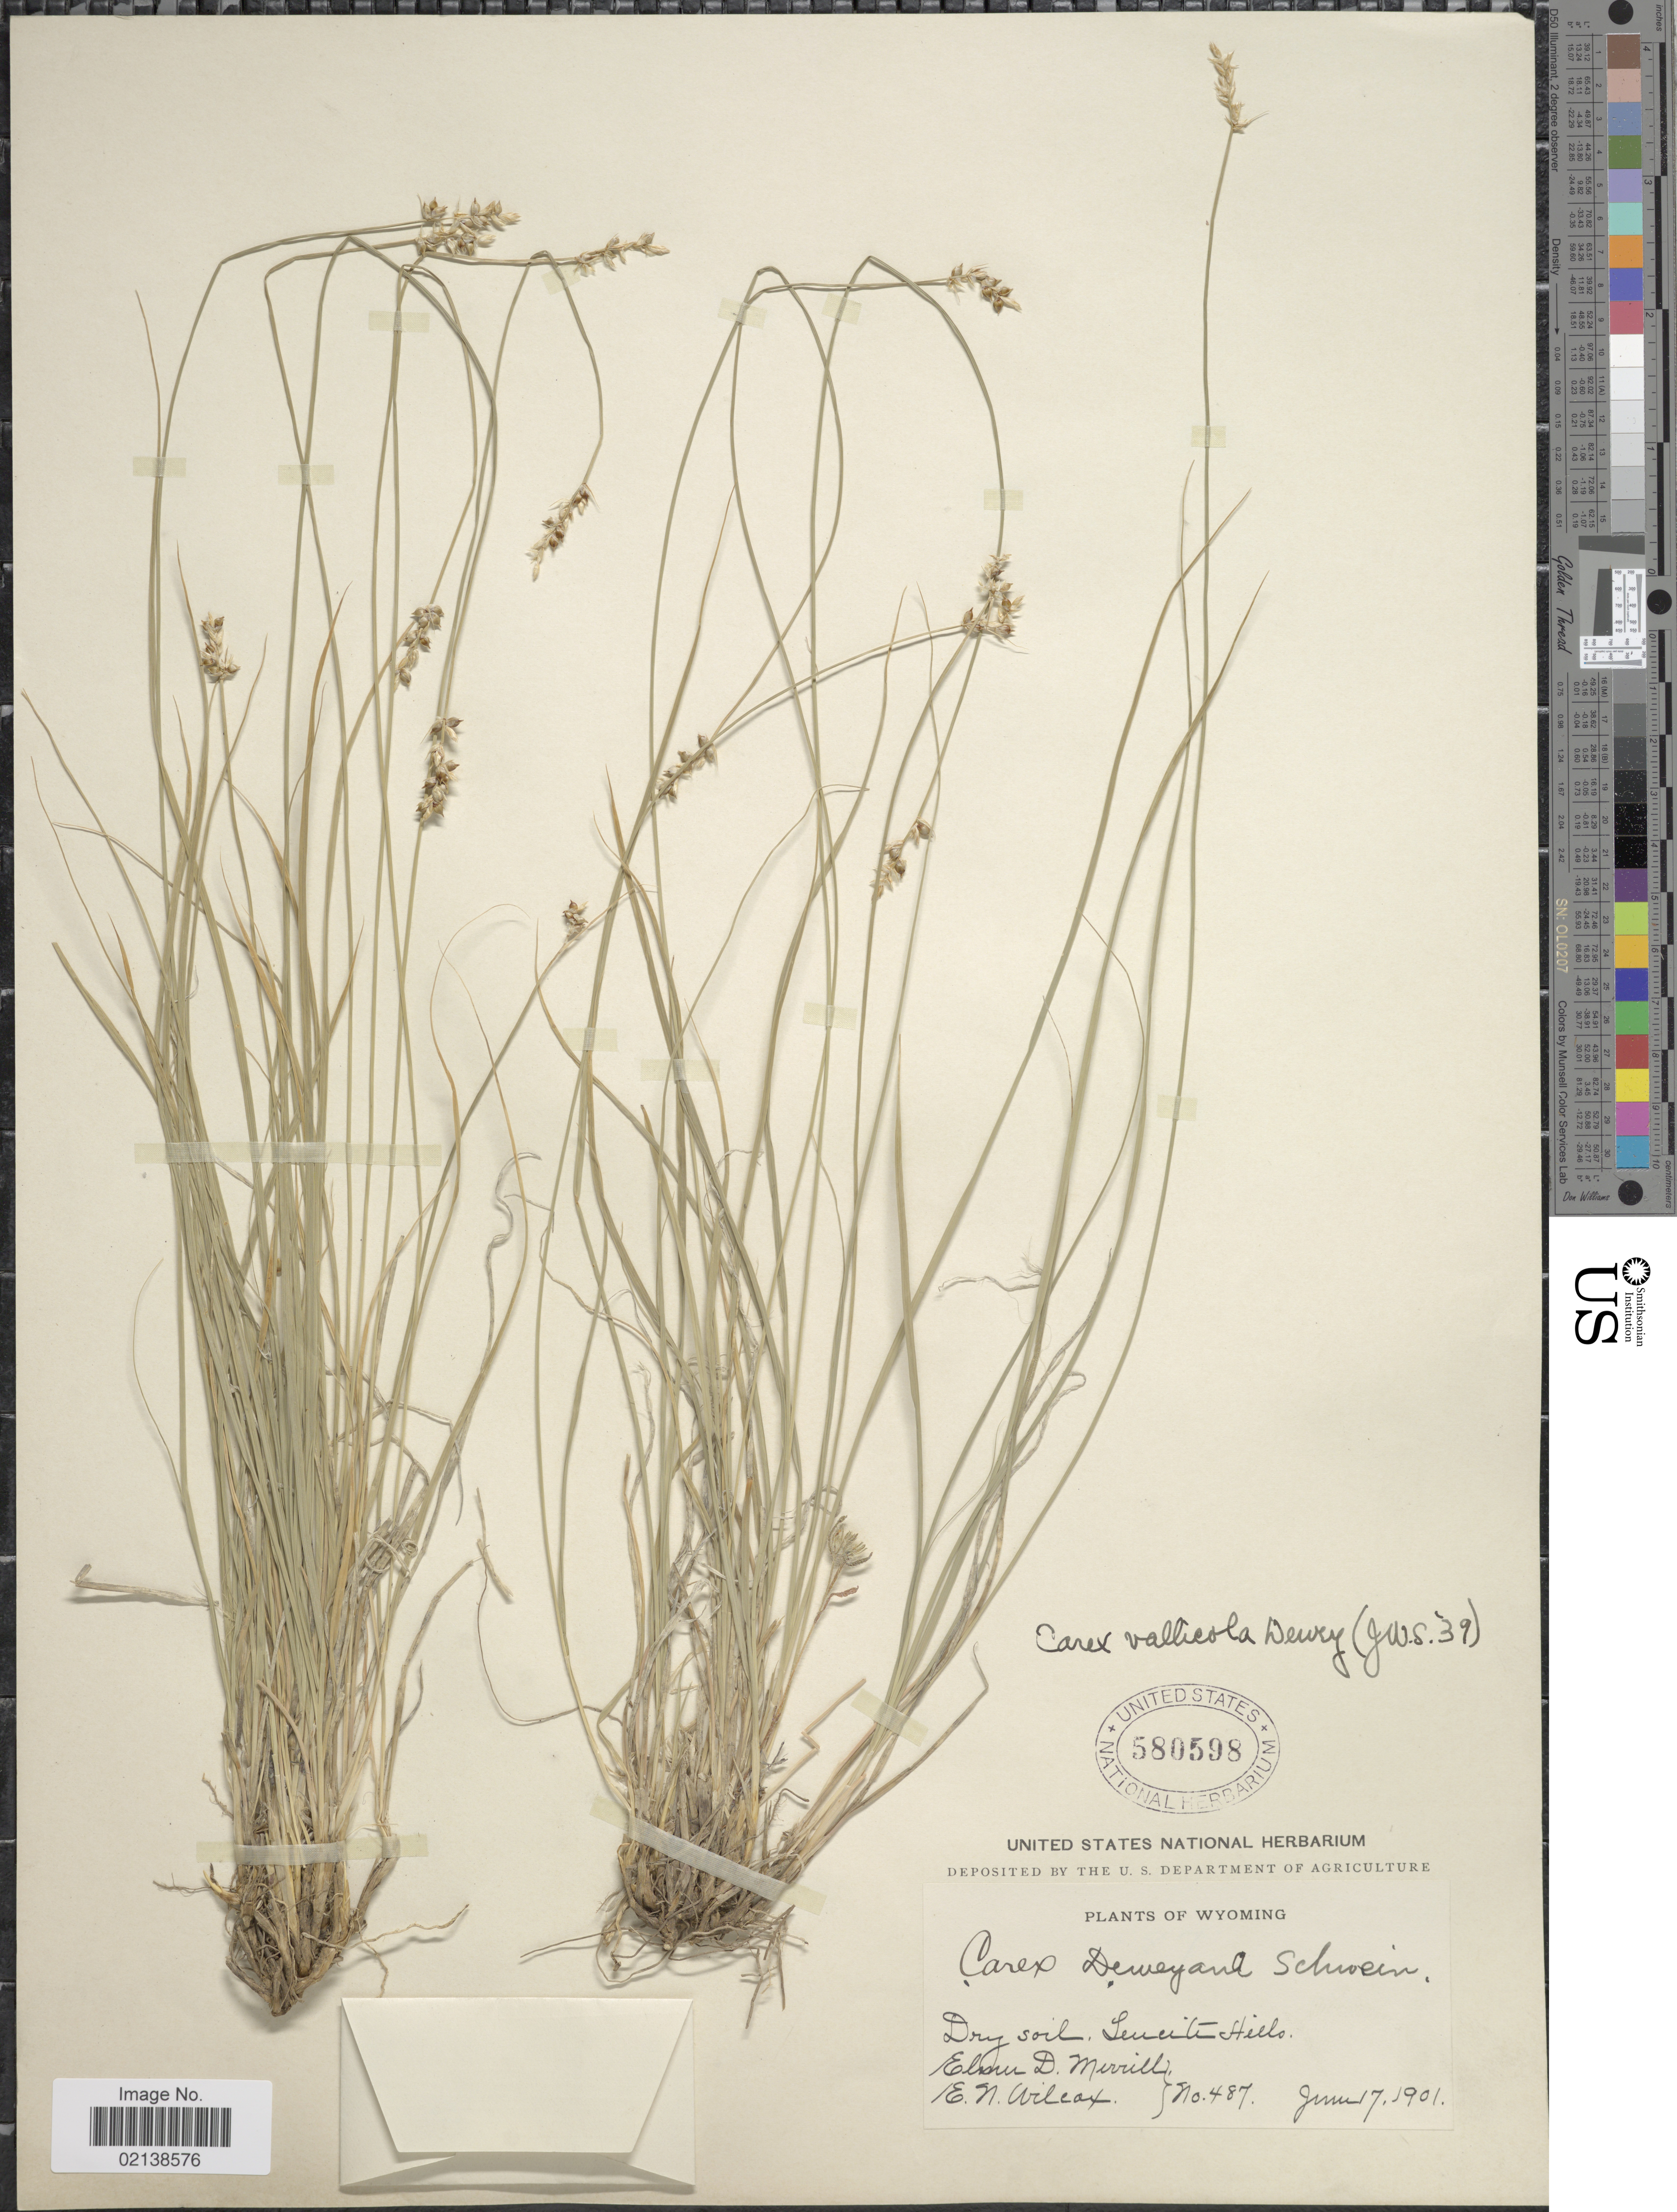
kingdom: Plantae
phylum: Tracheophyta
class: Liliopsida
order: Poales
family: Cyperaceae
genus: Carex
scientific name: Carex vallicola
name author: Dewey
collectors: E. D. Merrill & E. Wilcox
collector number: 487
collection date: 1901-06-17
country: United States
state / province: Wyoming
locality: Leucite Hills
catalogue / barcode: US 580598